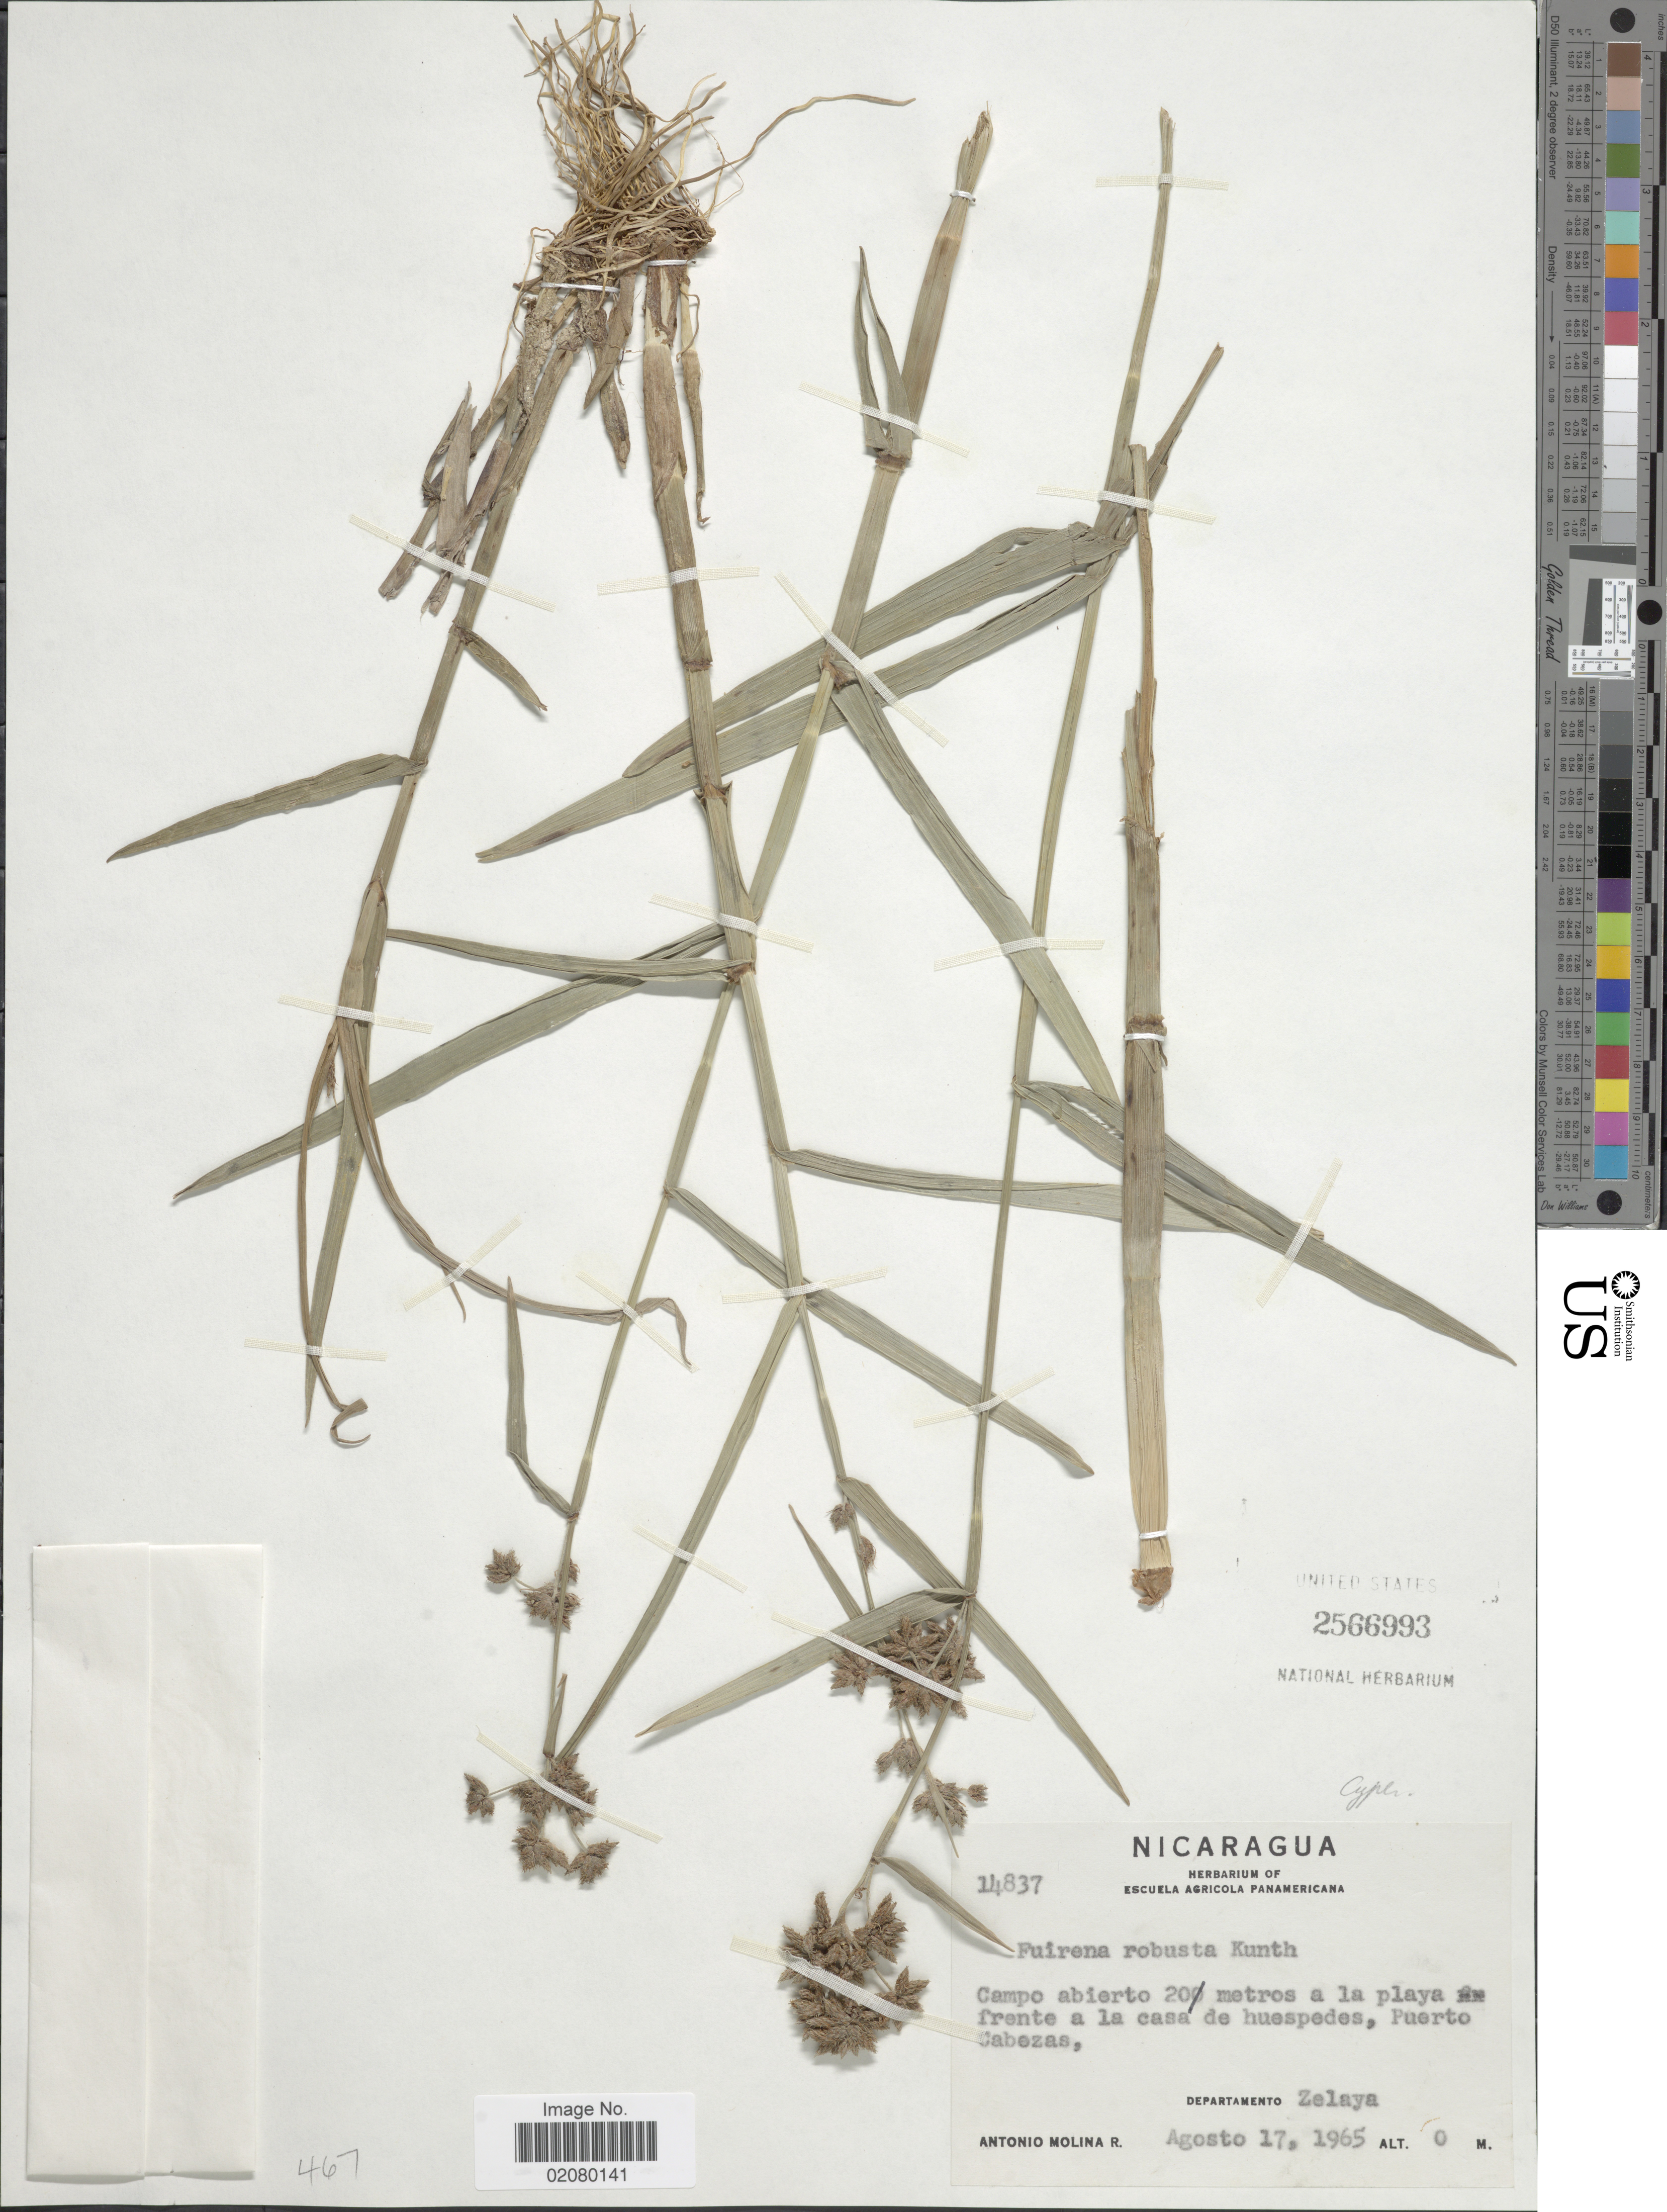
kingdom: Plantae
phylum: Tracheophyta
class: Liliopsida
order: Poales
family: Cyperaceae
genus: Fuirena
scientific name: Fuirena robusta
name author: Kunth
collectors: A. Molina R.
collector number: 14837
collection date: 1965-08-17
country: Nicaragua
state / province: Atlantico Norte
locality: Campo abierto 200 metros a la playa en frente a la casa de huespedes, Puerto Cabezas, Departamento Zelaya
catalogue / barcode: US 2566993